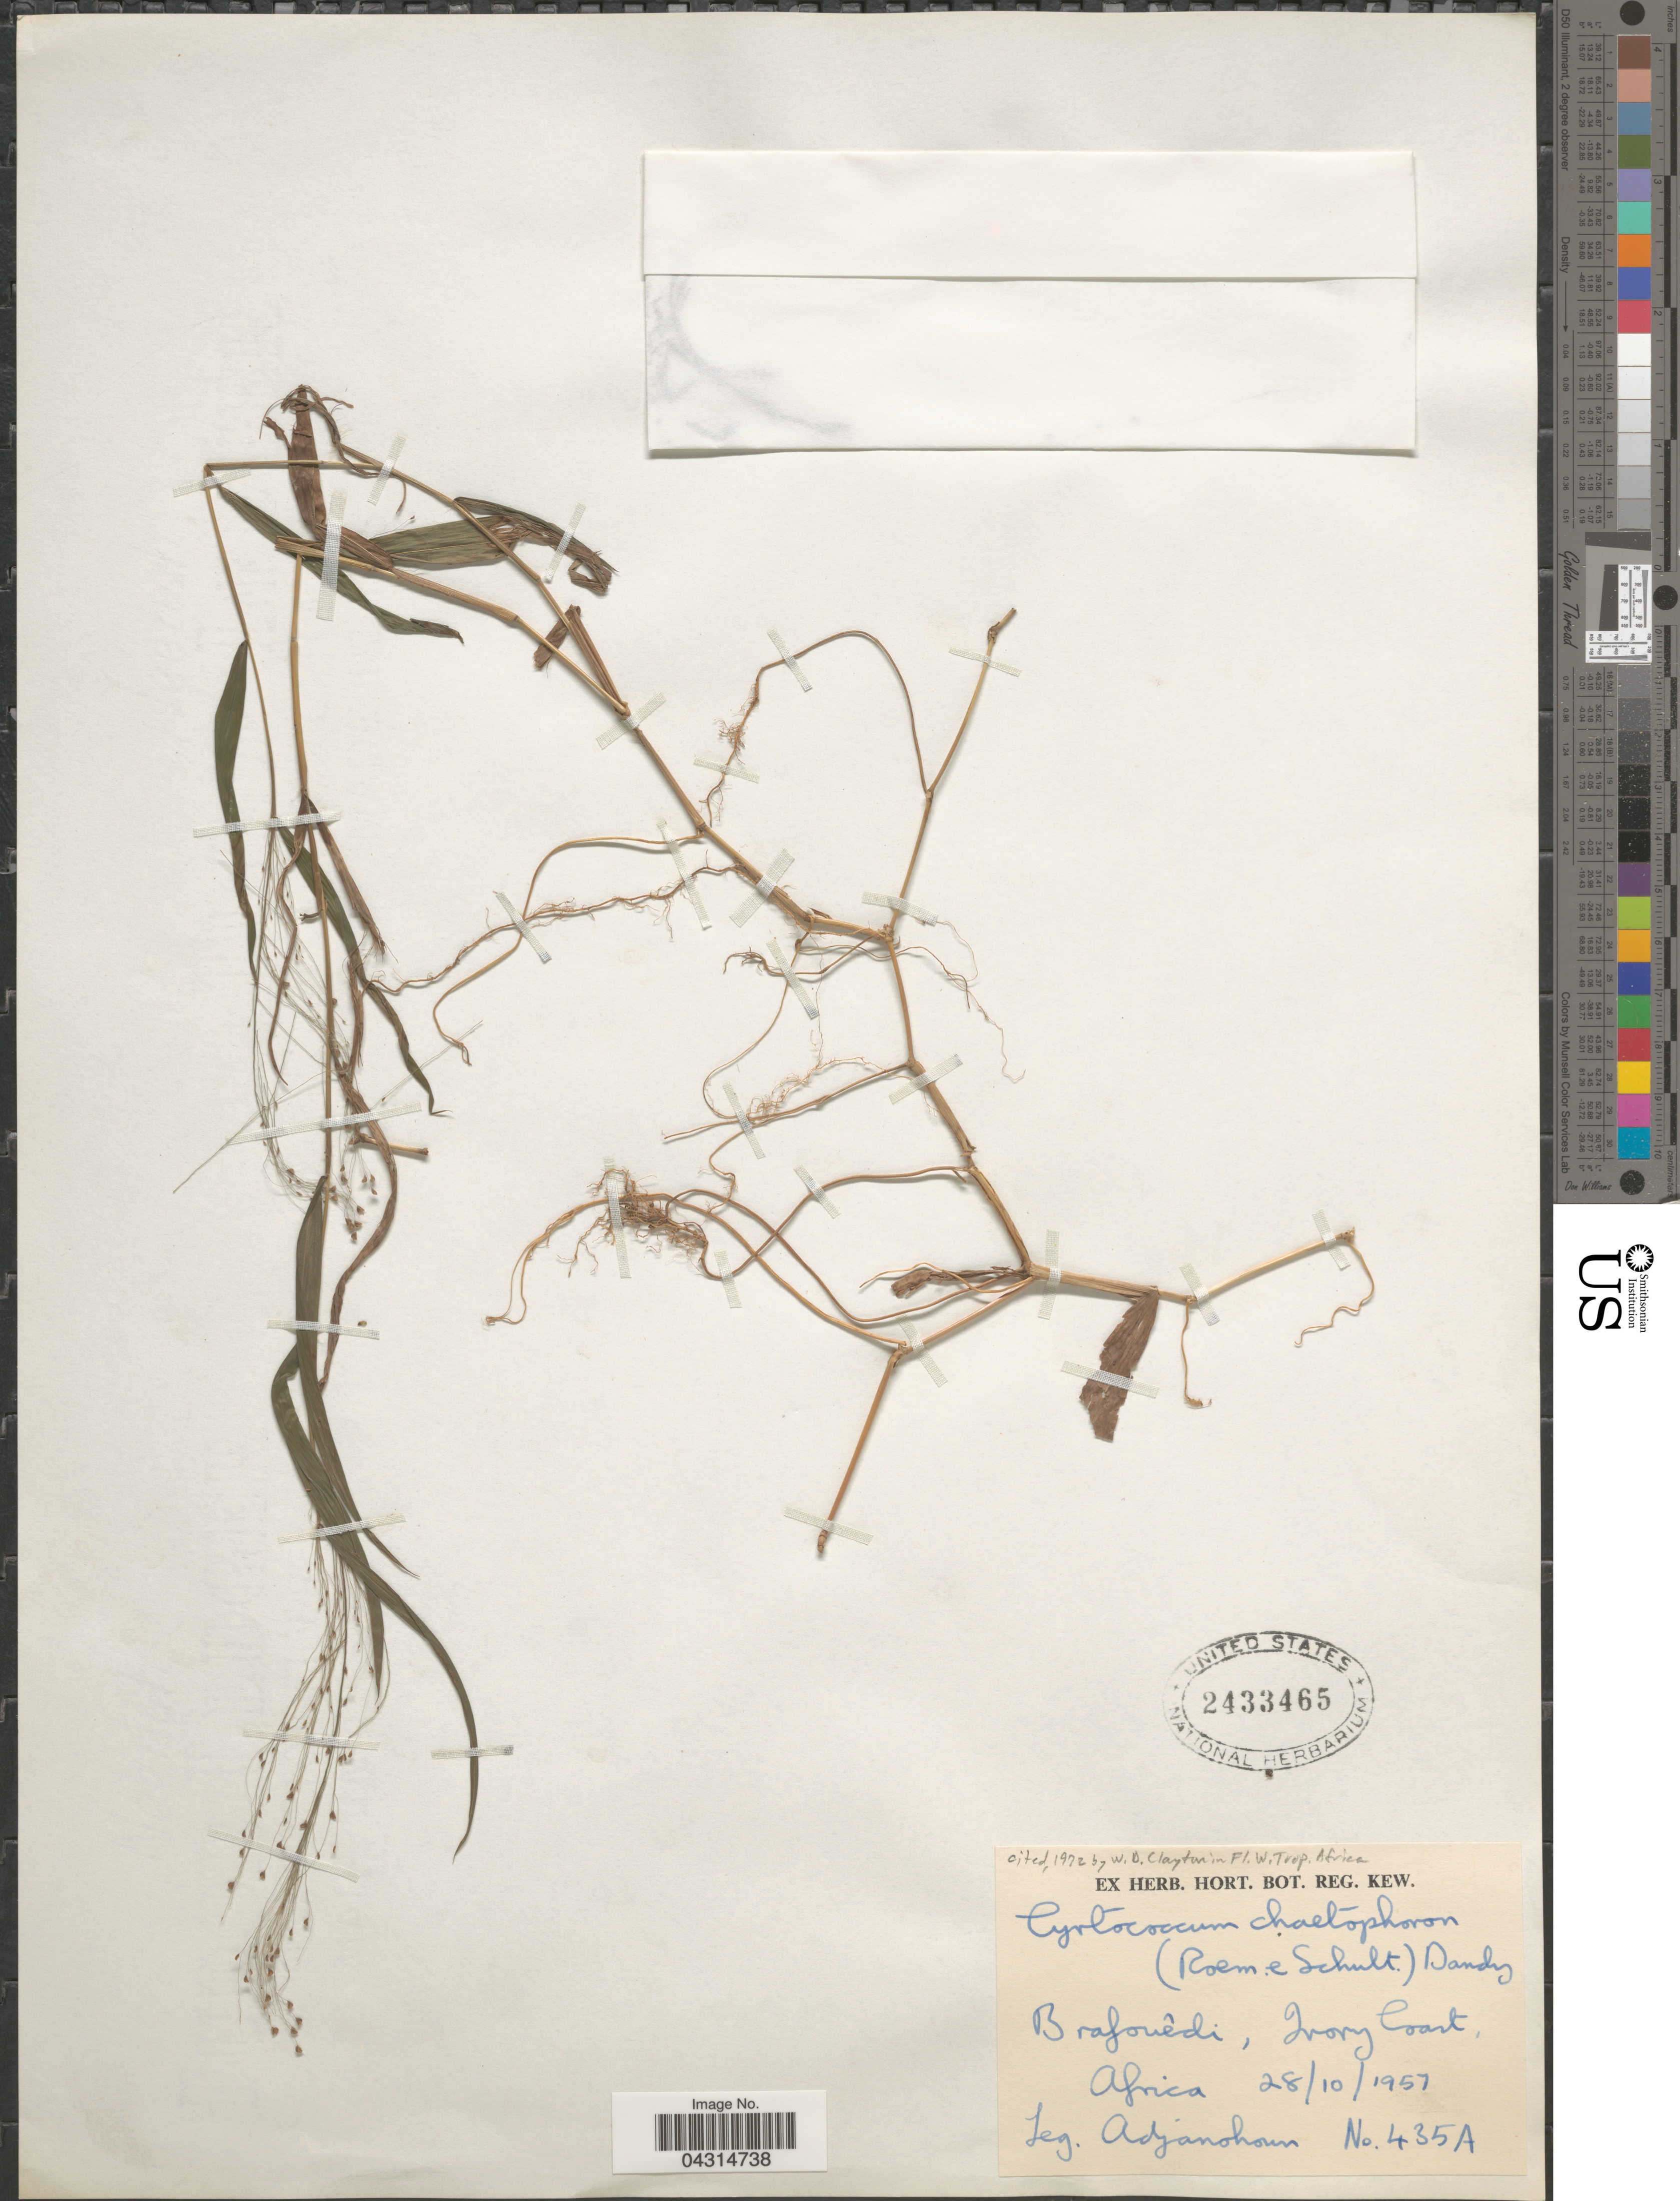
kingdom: Plantae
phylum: Tracheophyta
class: Liliopsida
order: Poales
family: Poaceae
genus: Cyrtococcum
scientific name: Cyrtococcum chaetophoron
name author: (Roem. & Schult.) Dandy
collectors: Adjanohoun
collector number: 435A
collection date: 1957-10-28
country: Ivory Coast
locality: Brafouêdi.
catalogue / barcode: US 2433465